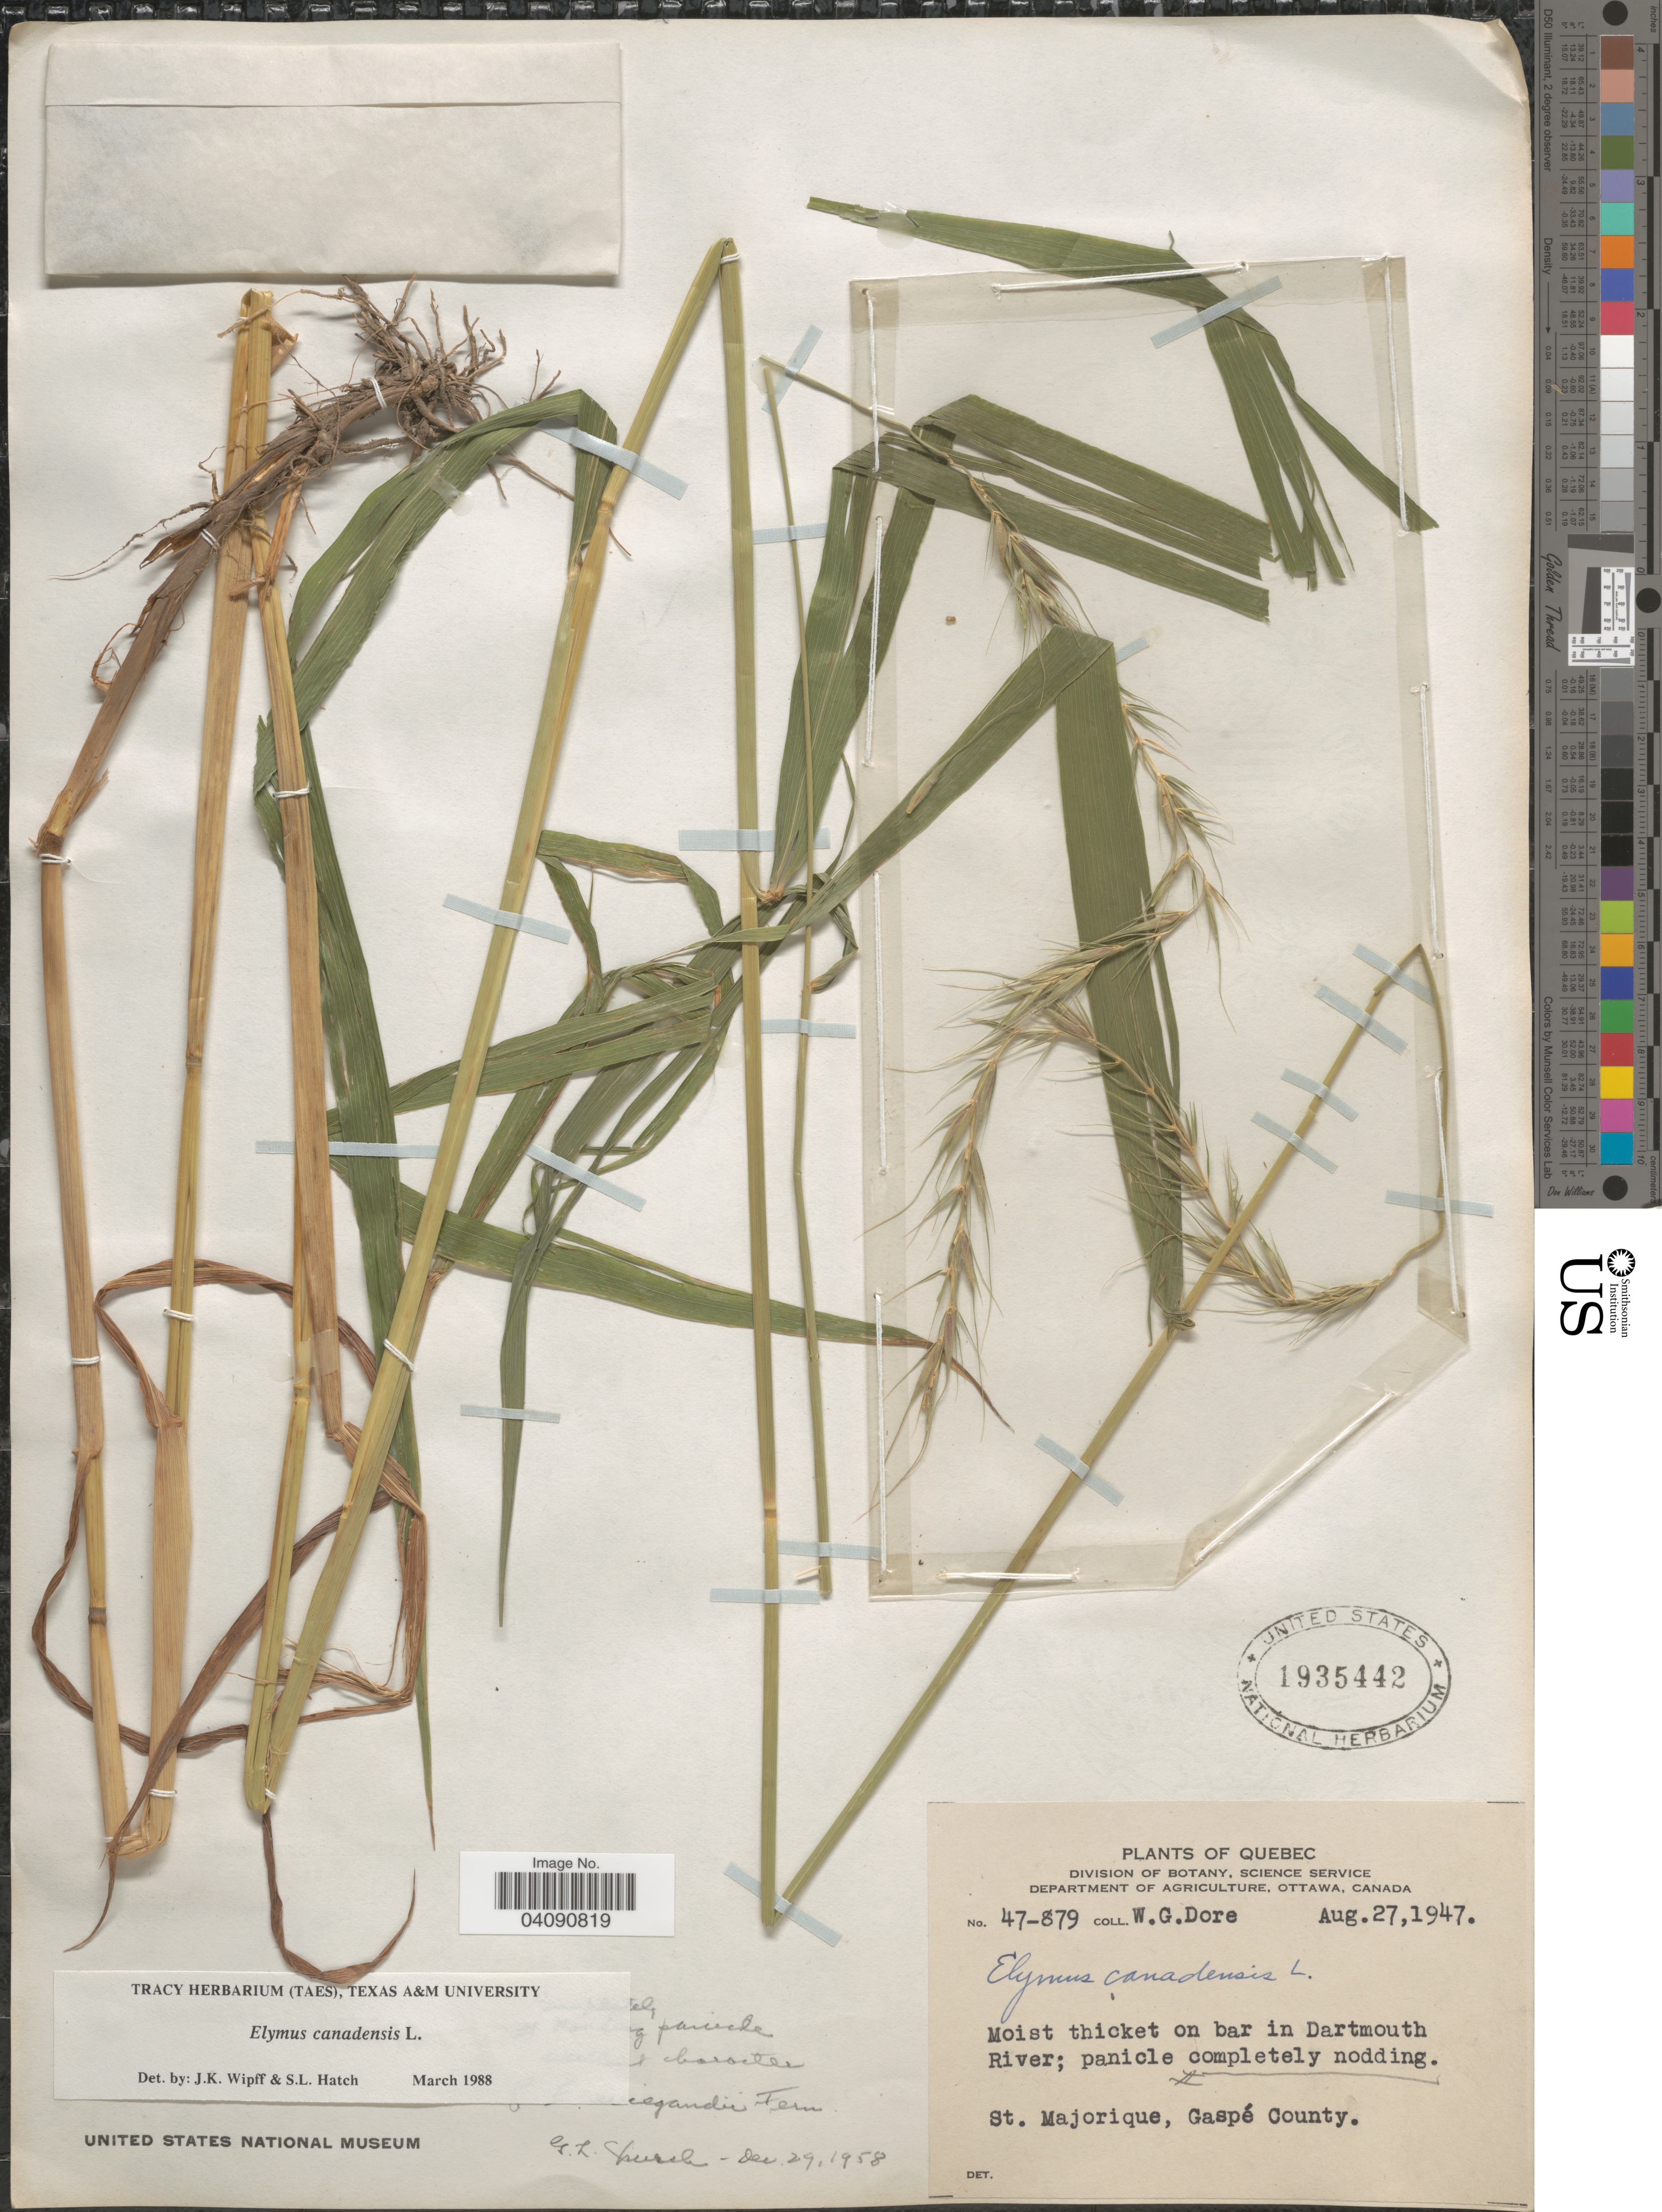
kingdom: Plantae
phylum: Tracheophyta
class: Liliopsida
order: Poales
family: Poaceae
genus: Elymus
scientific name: Elymus canadensis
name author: L.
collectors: W. Dore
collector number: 47-879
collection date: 1947-08-27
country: Canada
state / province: Quebec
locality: Moist thicket on bar in Dartmouth River. St. Majorique, Gaspé County.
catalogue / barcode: US 1935442